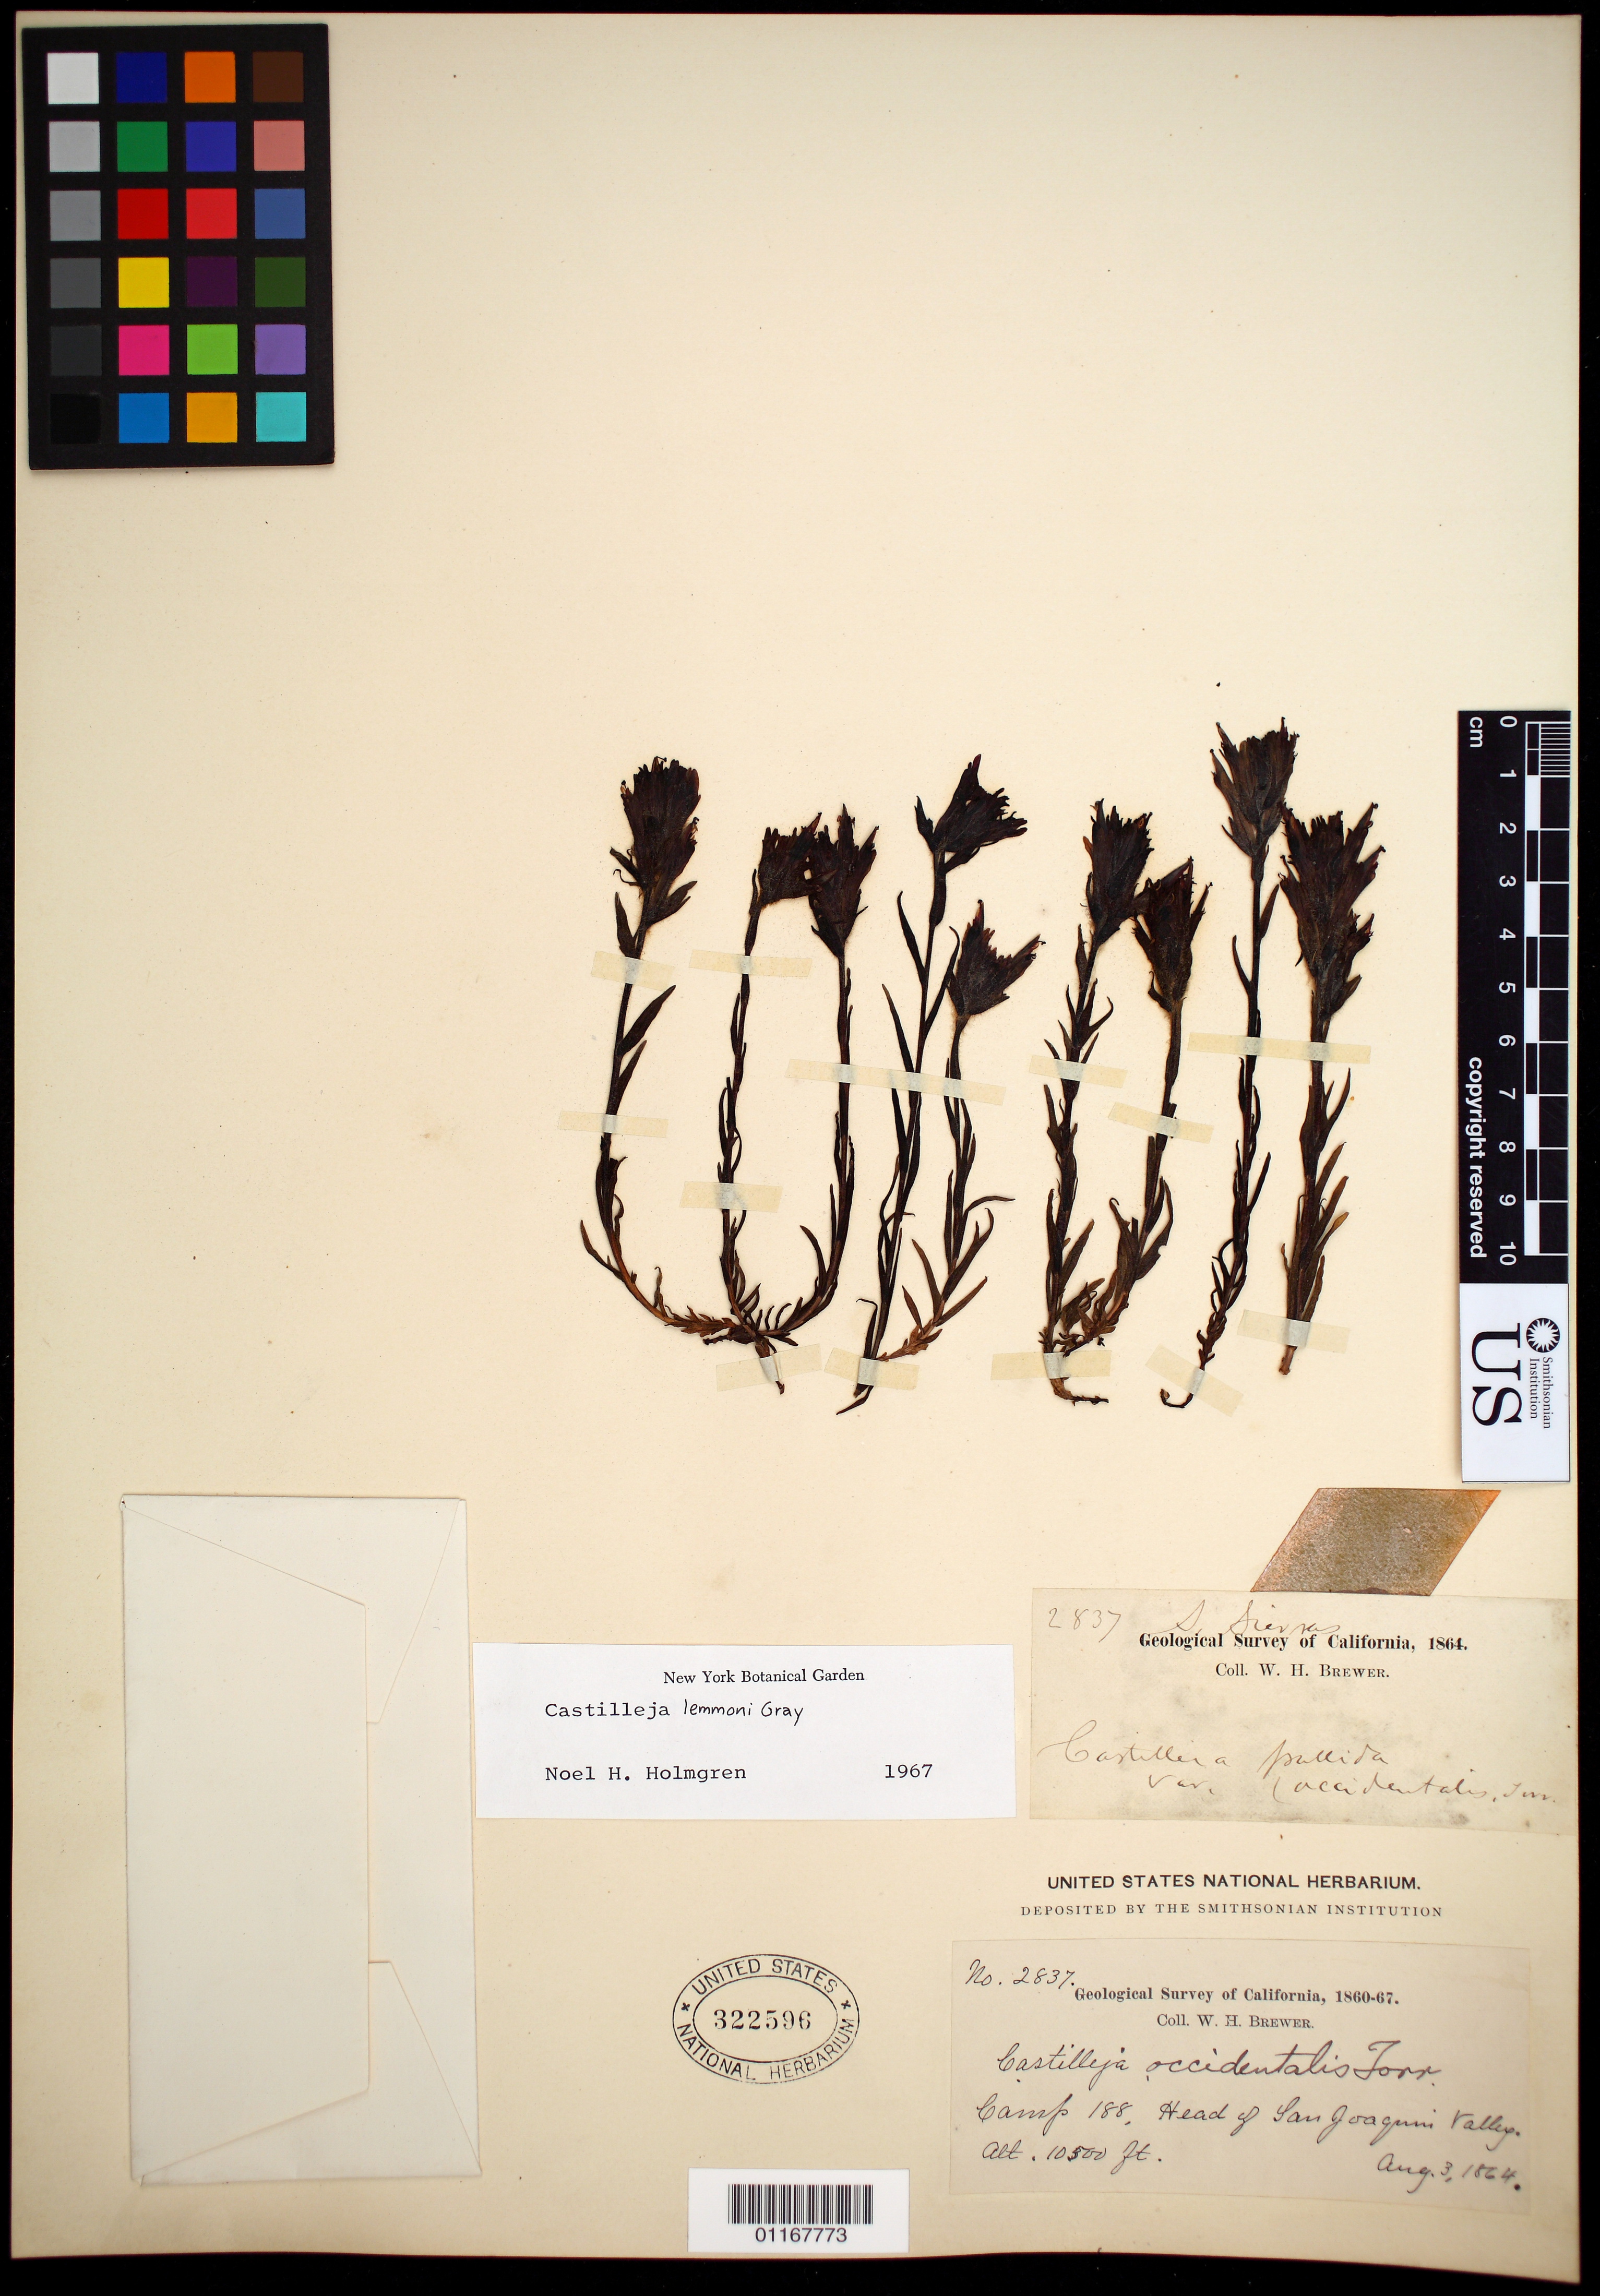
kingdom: Plantae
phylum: Tracheophyta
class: Magnoliopsida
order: Lamiales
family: Orobanchaceae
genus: Castilleja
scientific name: Castilleja lemmonii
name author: A. Gray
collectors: W. H. Brewer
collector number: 2837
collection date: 1864-08-03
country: United States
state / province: California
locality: Camp 188, head of San Joaquin Valley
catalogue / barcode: US 322596